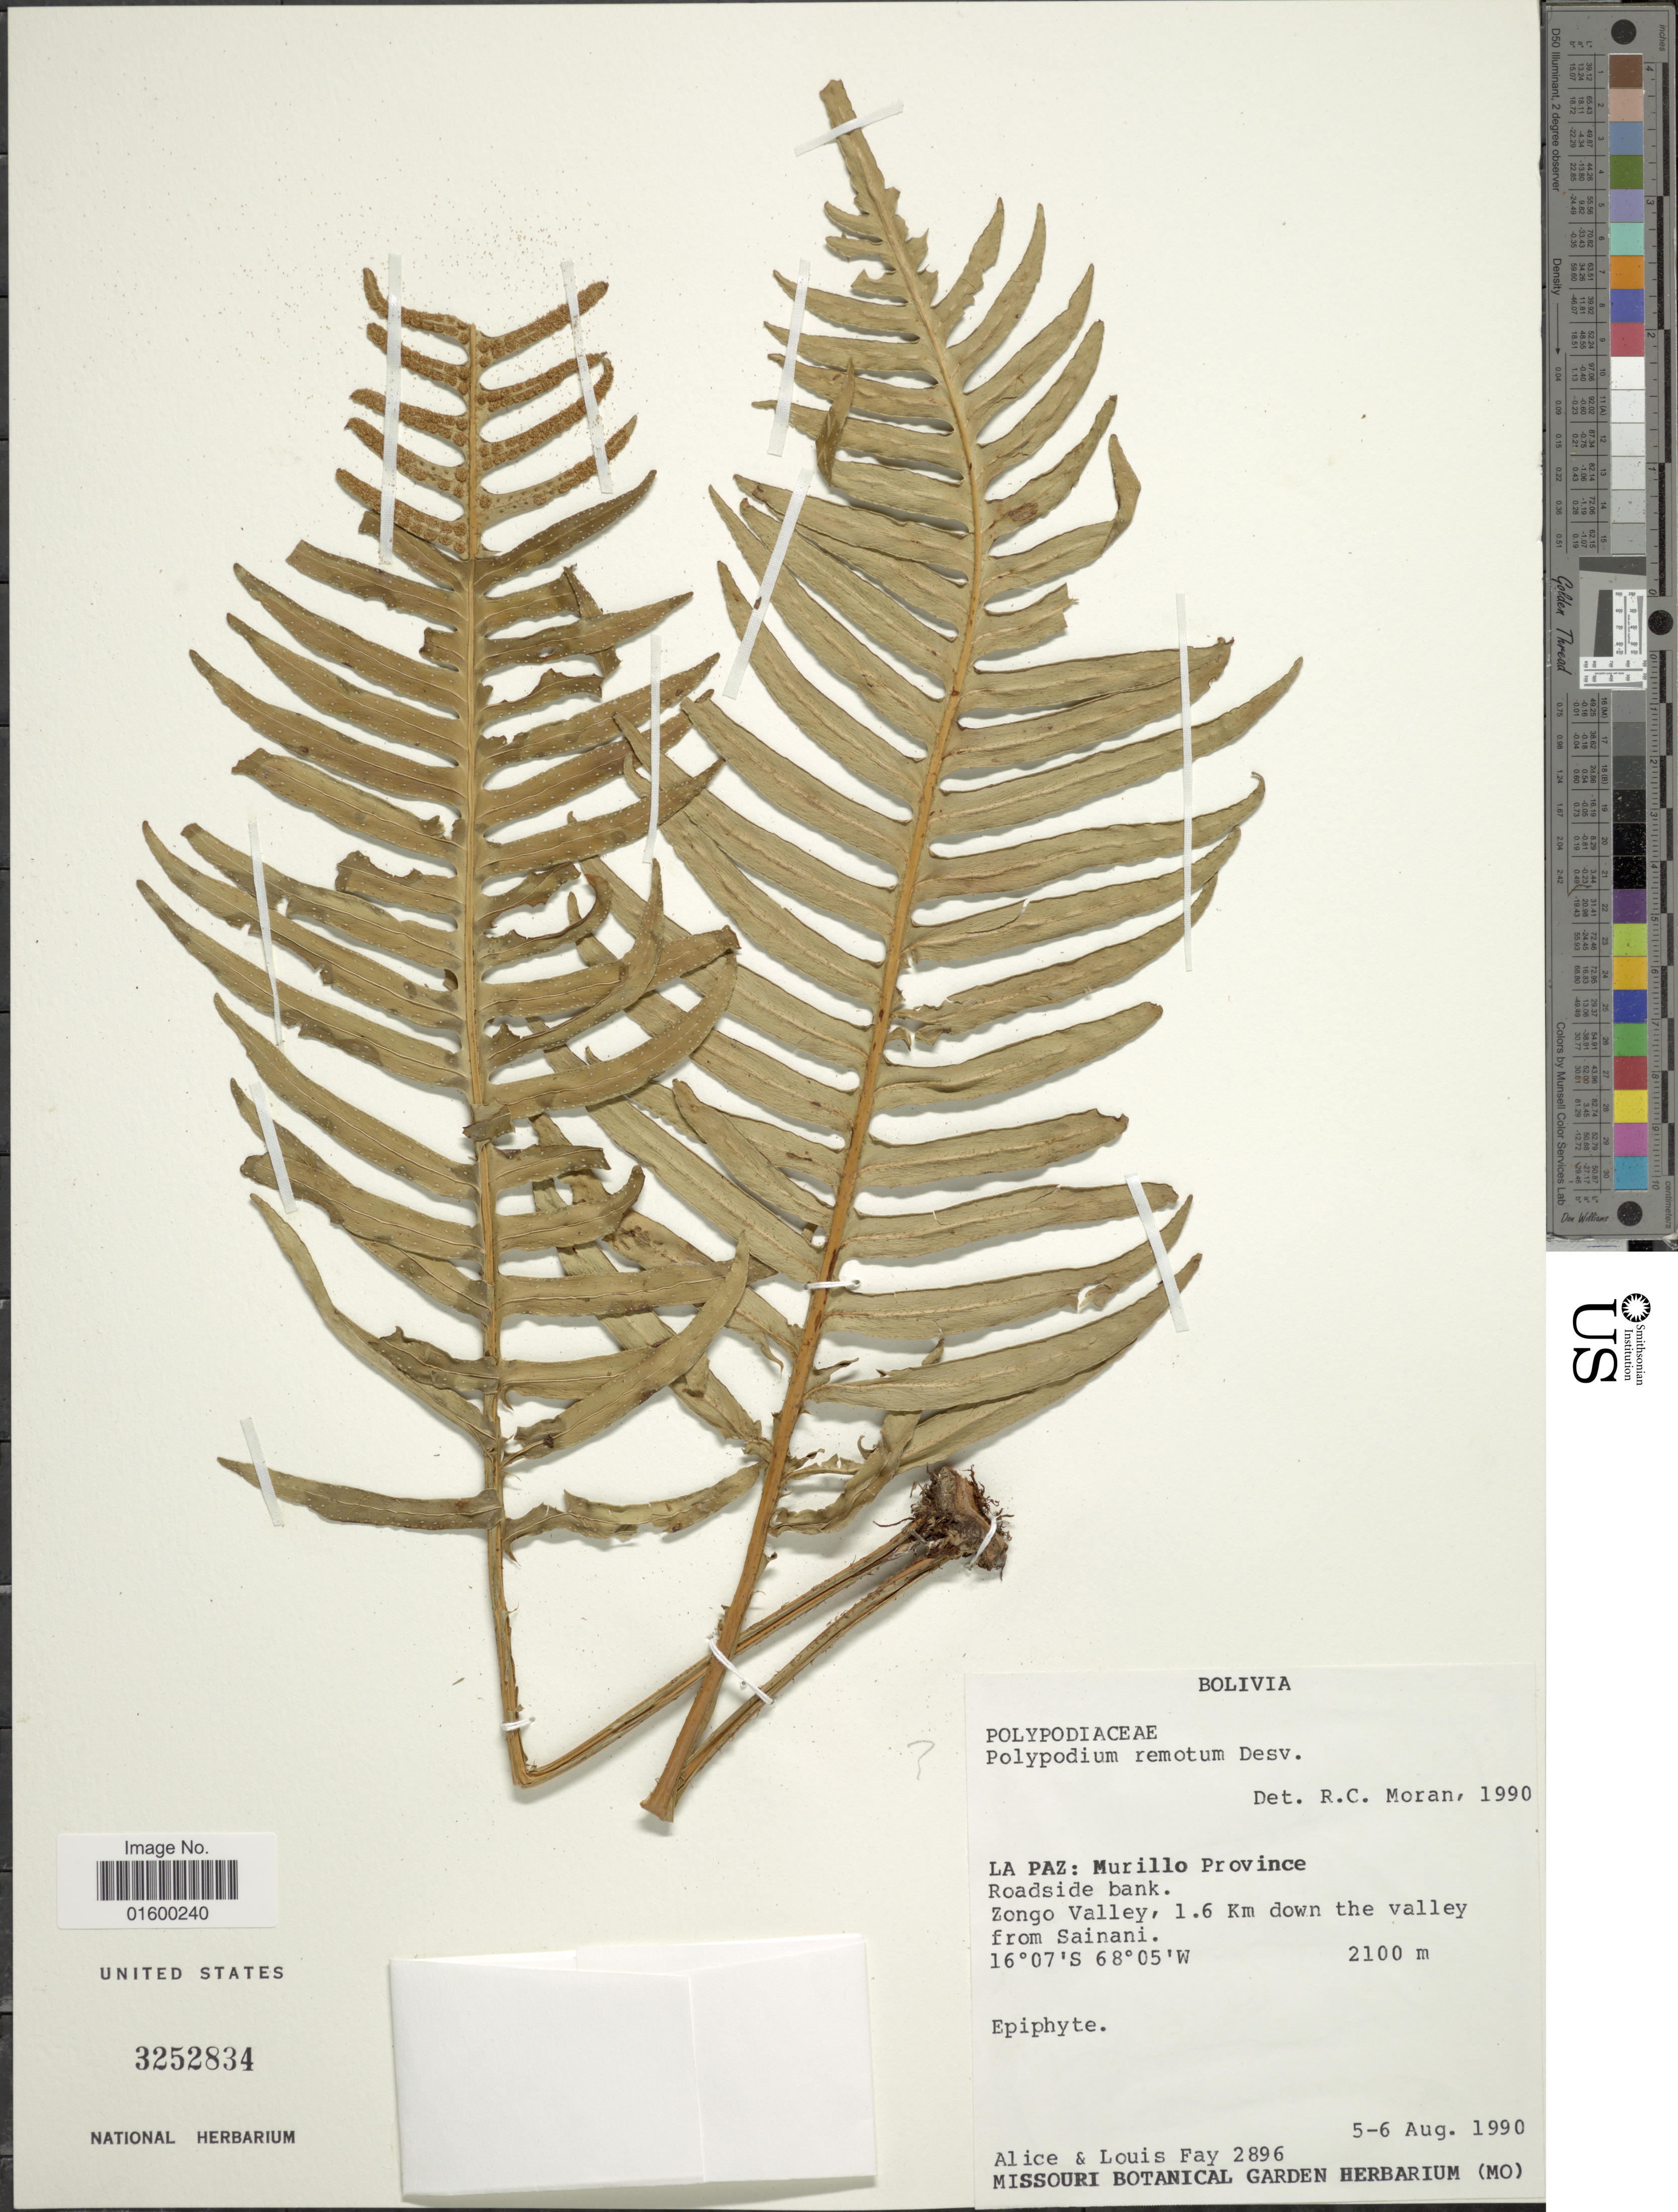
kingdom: Plantae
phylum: Tracheophyta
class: Polypodiopsida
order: Polypodiales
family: Polypodiaceae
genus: Pleopeltis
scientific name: Pleopeltis sp.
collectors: A. Fay & L. Fay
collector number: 2896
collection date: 1990-08-05/1990-08-06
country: Bolivia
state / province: La Paz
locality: La Paz: Murillo Province, Zongo Valley, 1.6 km down the valley from Sainani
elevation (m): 2100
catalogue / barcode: US 3252834